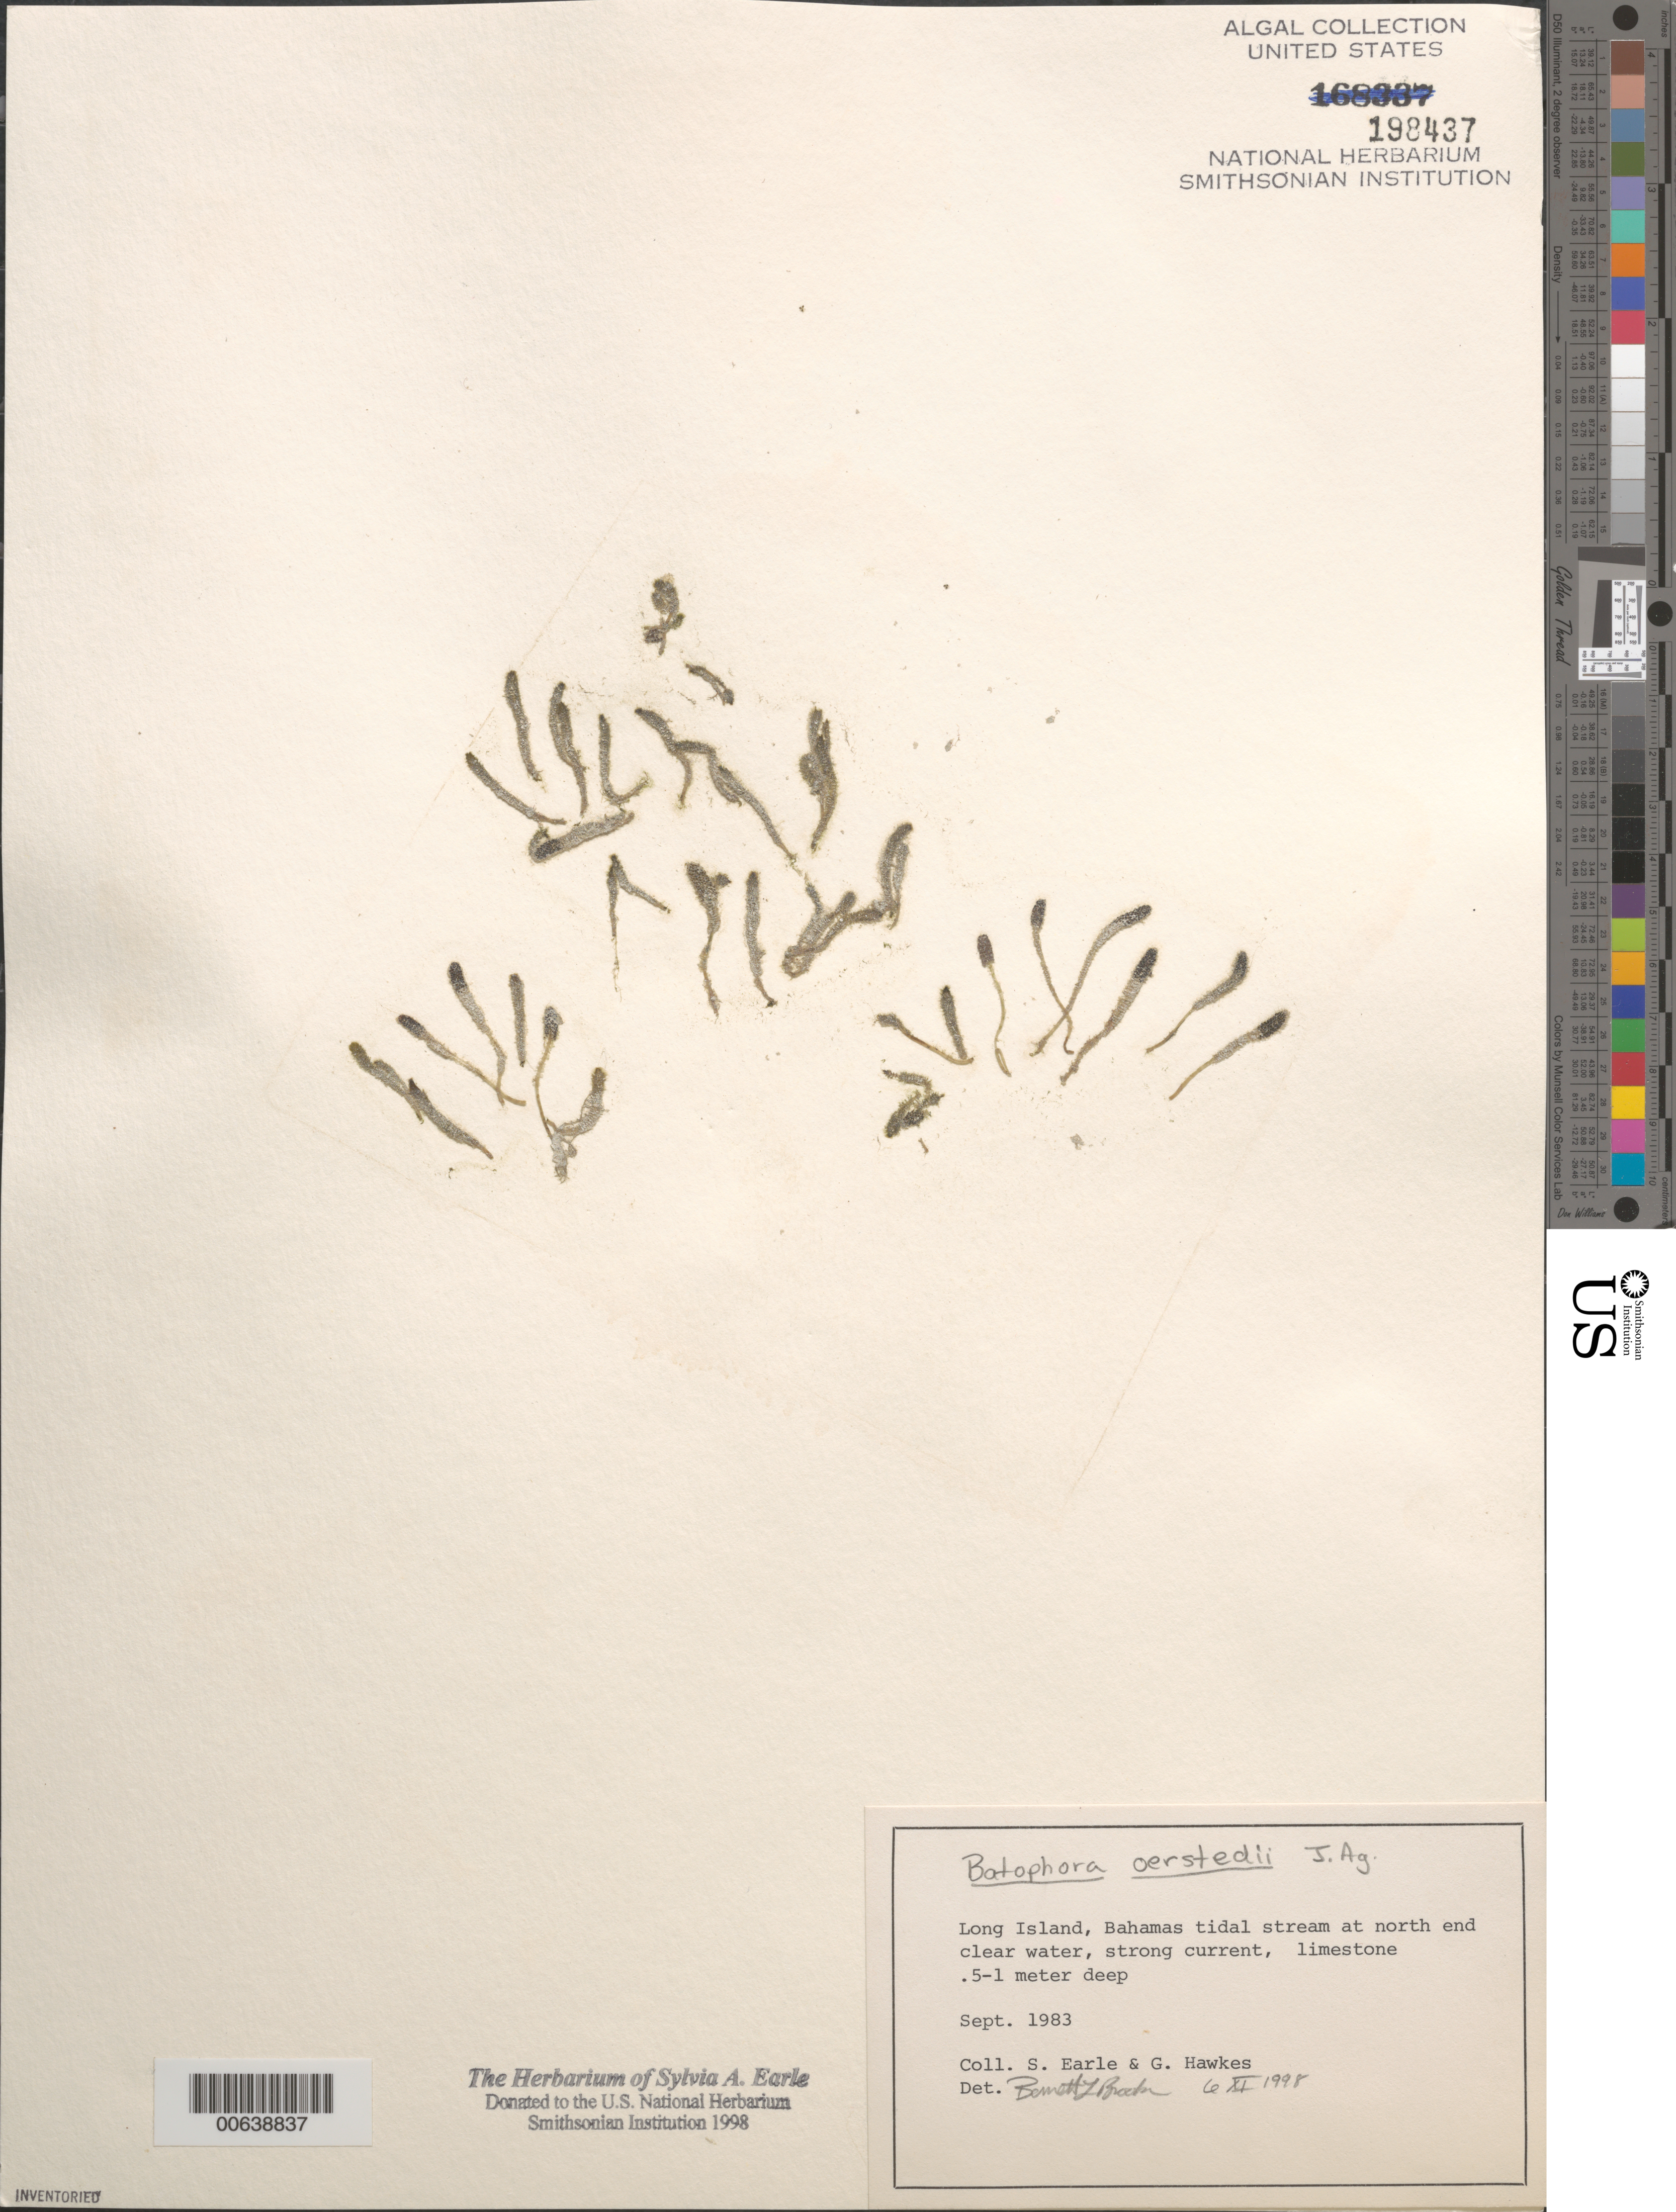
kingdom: Plantae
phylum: Chlorophyta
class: Ulvophyceae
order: Dasycladales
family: Dasycladaceae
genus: Batophora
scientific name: Batophora oerstedii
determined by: Brooks, B. L., (BOT), Smithsonian Institution - National Museum of Natural History (UNITED STATES)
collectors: S. A. Earle & G. Hawkes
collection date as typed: Sep 1983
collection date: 1983-09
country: Bahamas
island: Long Island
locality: North end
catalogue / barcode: US 198437